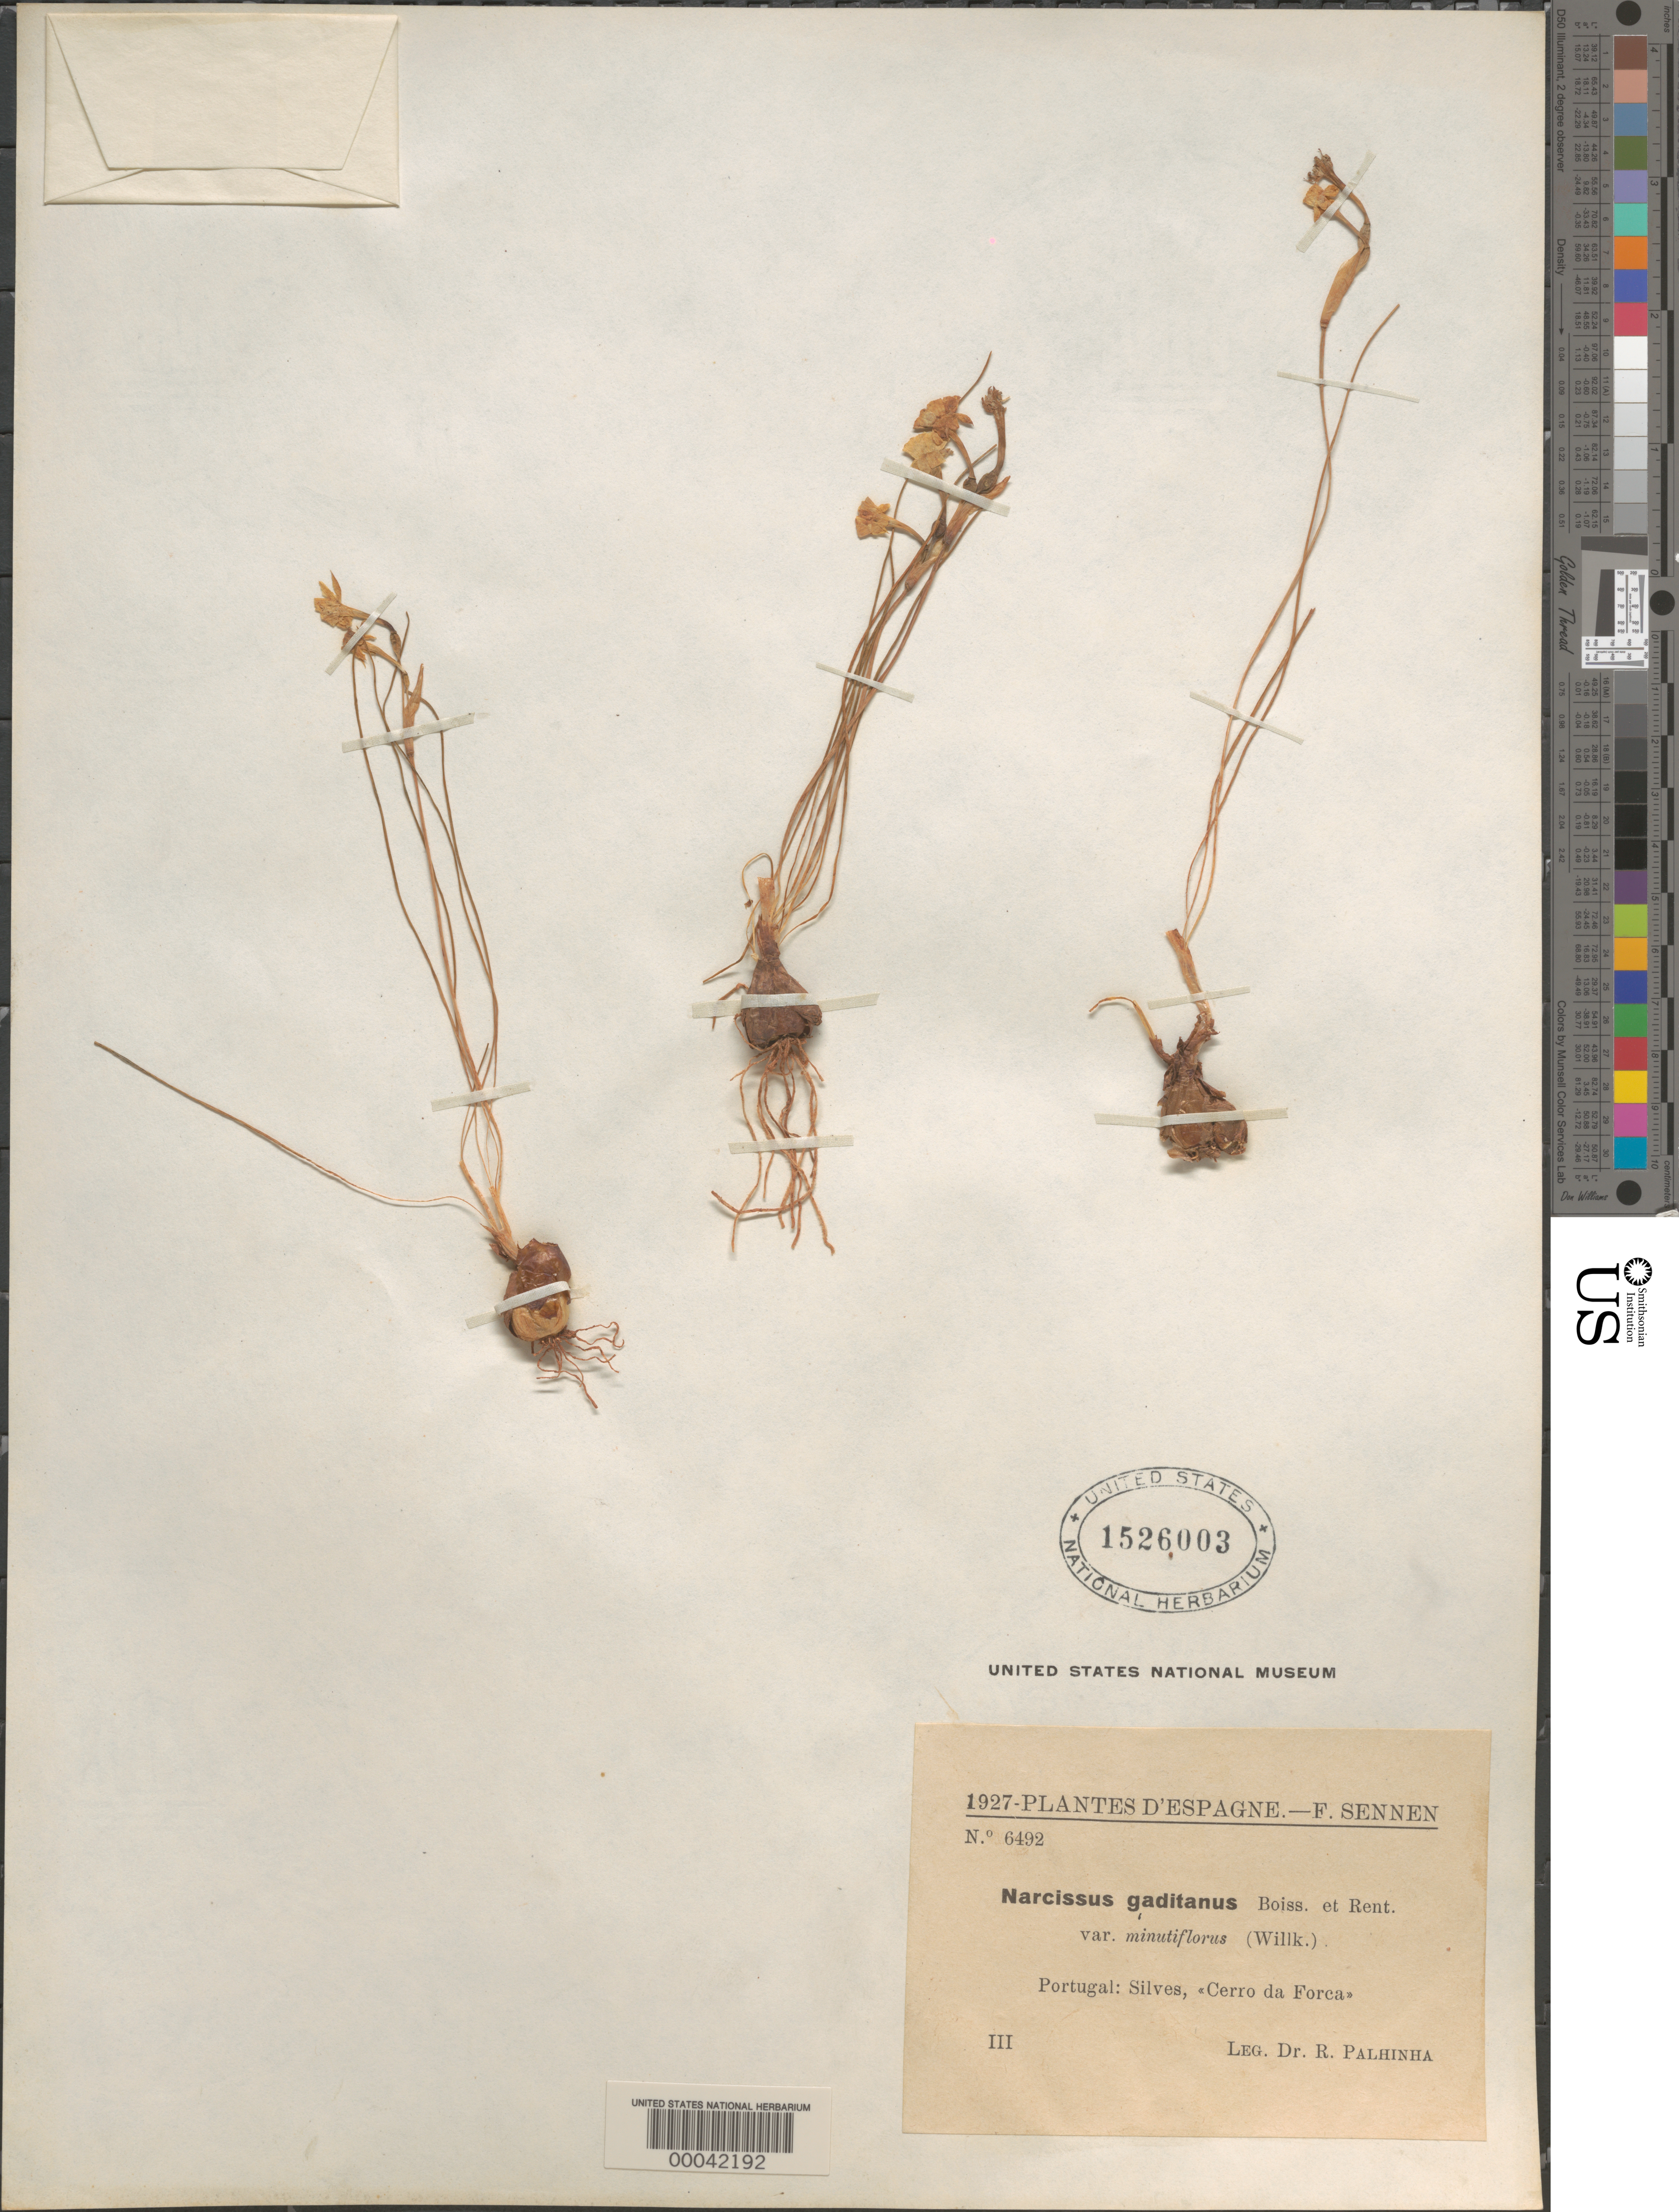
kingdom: Plantae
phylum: Tracheophyta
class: Liliopsida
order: Asparagales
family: Amaryllidaceae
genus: Narcissus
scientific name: Narcissus gaditanus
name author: Boiss. & Reut.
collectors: R. Palhinha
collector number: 6492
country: Portugal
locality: Cerro da forca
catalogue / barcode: US 1526003